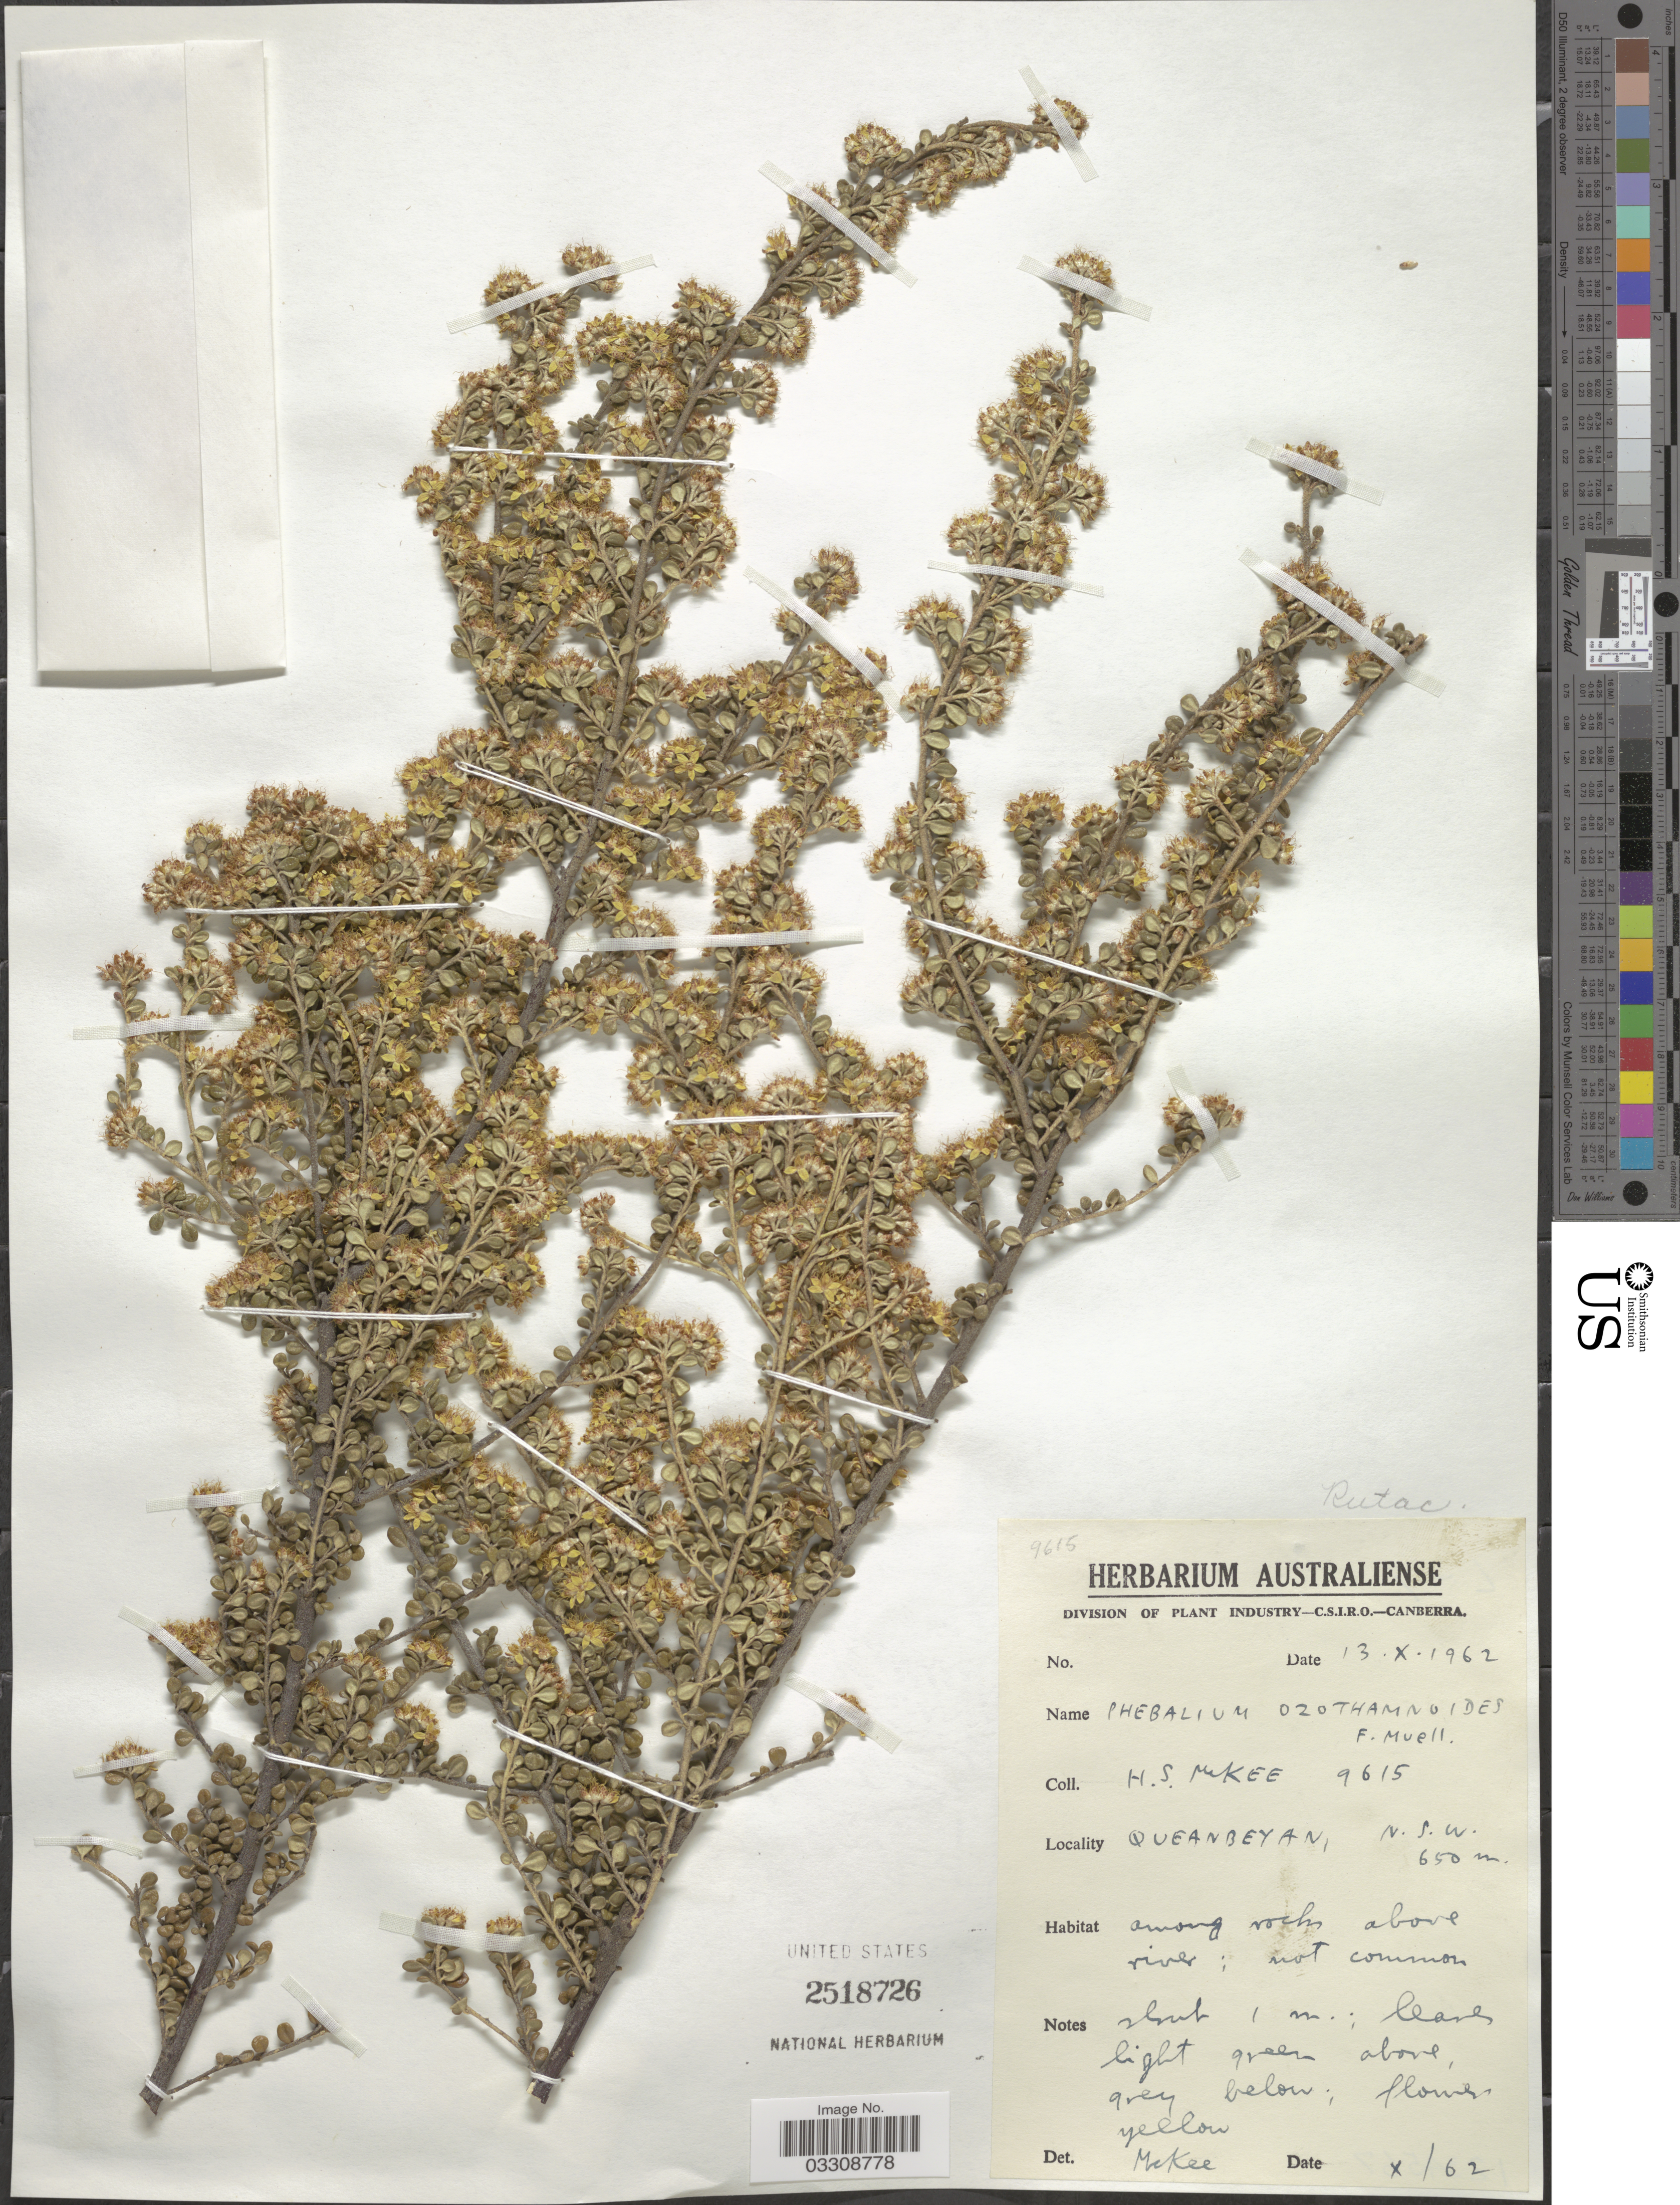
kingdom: Plantae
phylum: Tracheophyta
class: Magnoliopsida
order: Sapindales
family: Rutaceae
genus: Phebalium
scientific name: Phebalium ozothamnoides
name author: F. Muell.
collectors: H. S. McKee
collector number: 9615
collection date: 1962-10-13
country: Australia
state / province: New South Wales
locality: Queanbeyan.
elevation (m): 650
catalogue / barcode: US 2518726